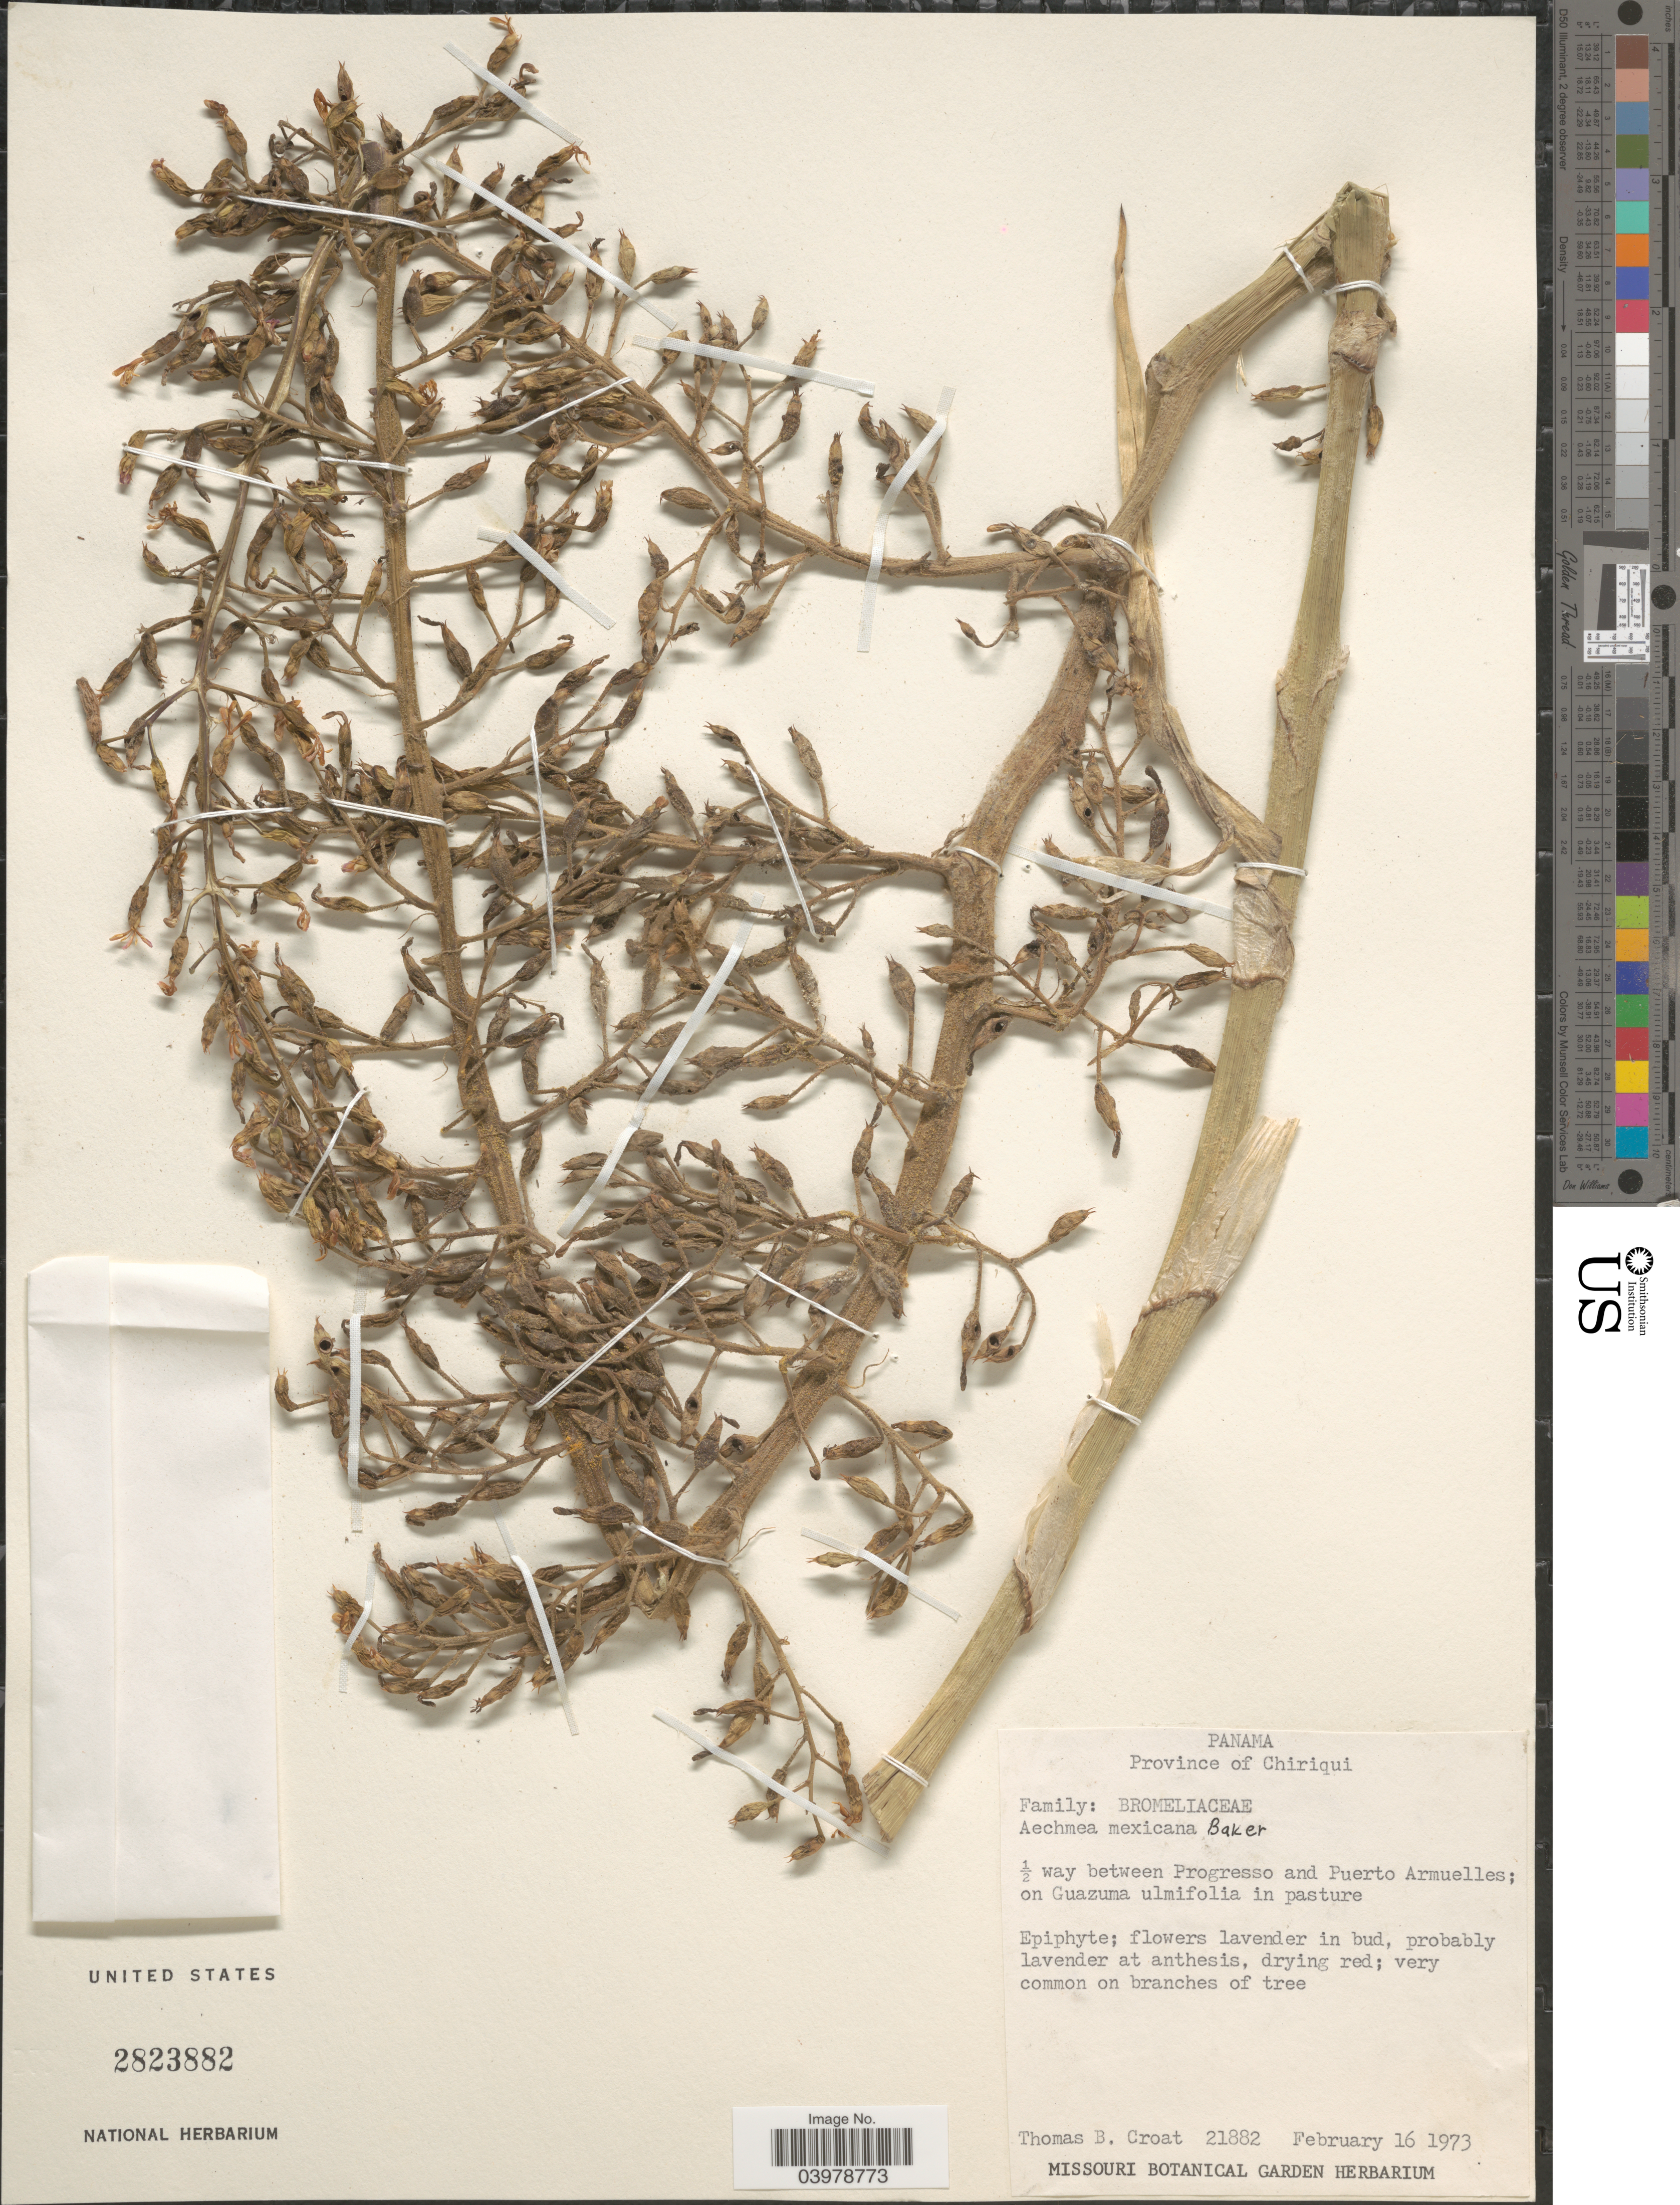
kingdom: Plantae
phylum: Tracheophyta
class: Liliopsida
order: Poales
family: Bromeliaceae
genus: Aechmea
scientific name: Aechmea mexicana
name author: Baker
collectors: T. B. Croat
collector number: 21882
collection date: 1973-02-16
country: Panama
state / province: Chiriqui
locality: ½ way between Progresso and Puerto Armuelles; on Guazuma ulmifolia in pasture.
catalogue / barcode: US 2823882